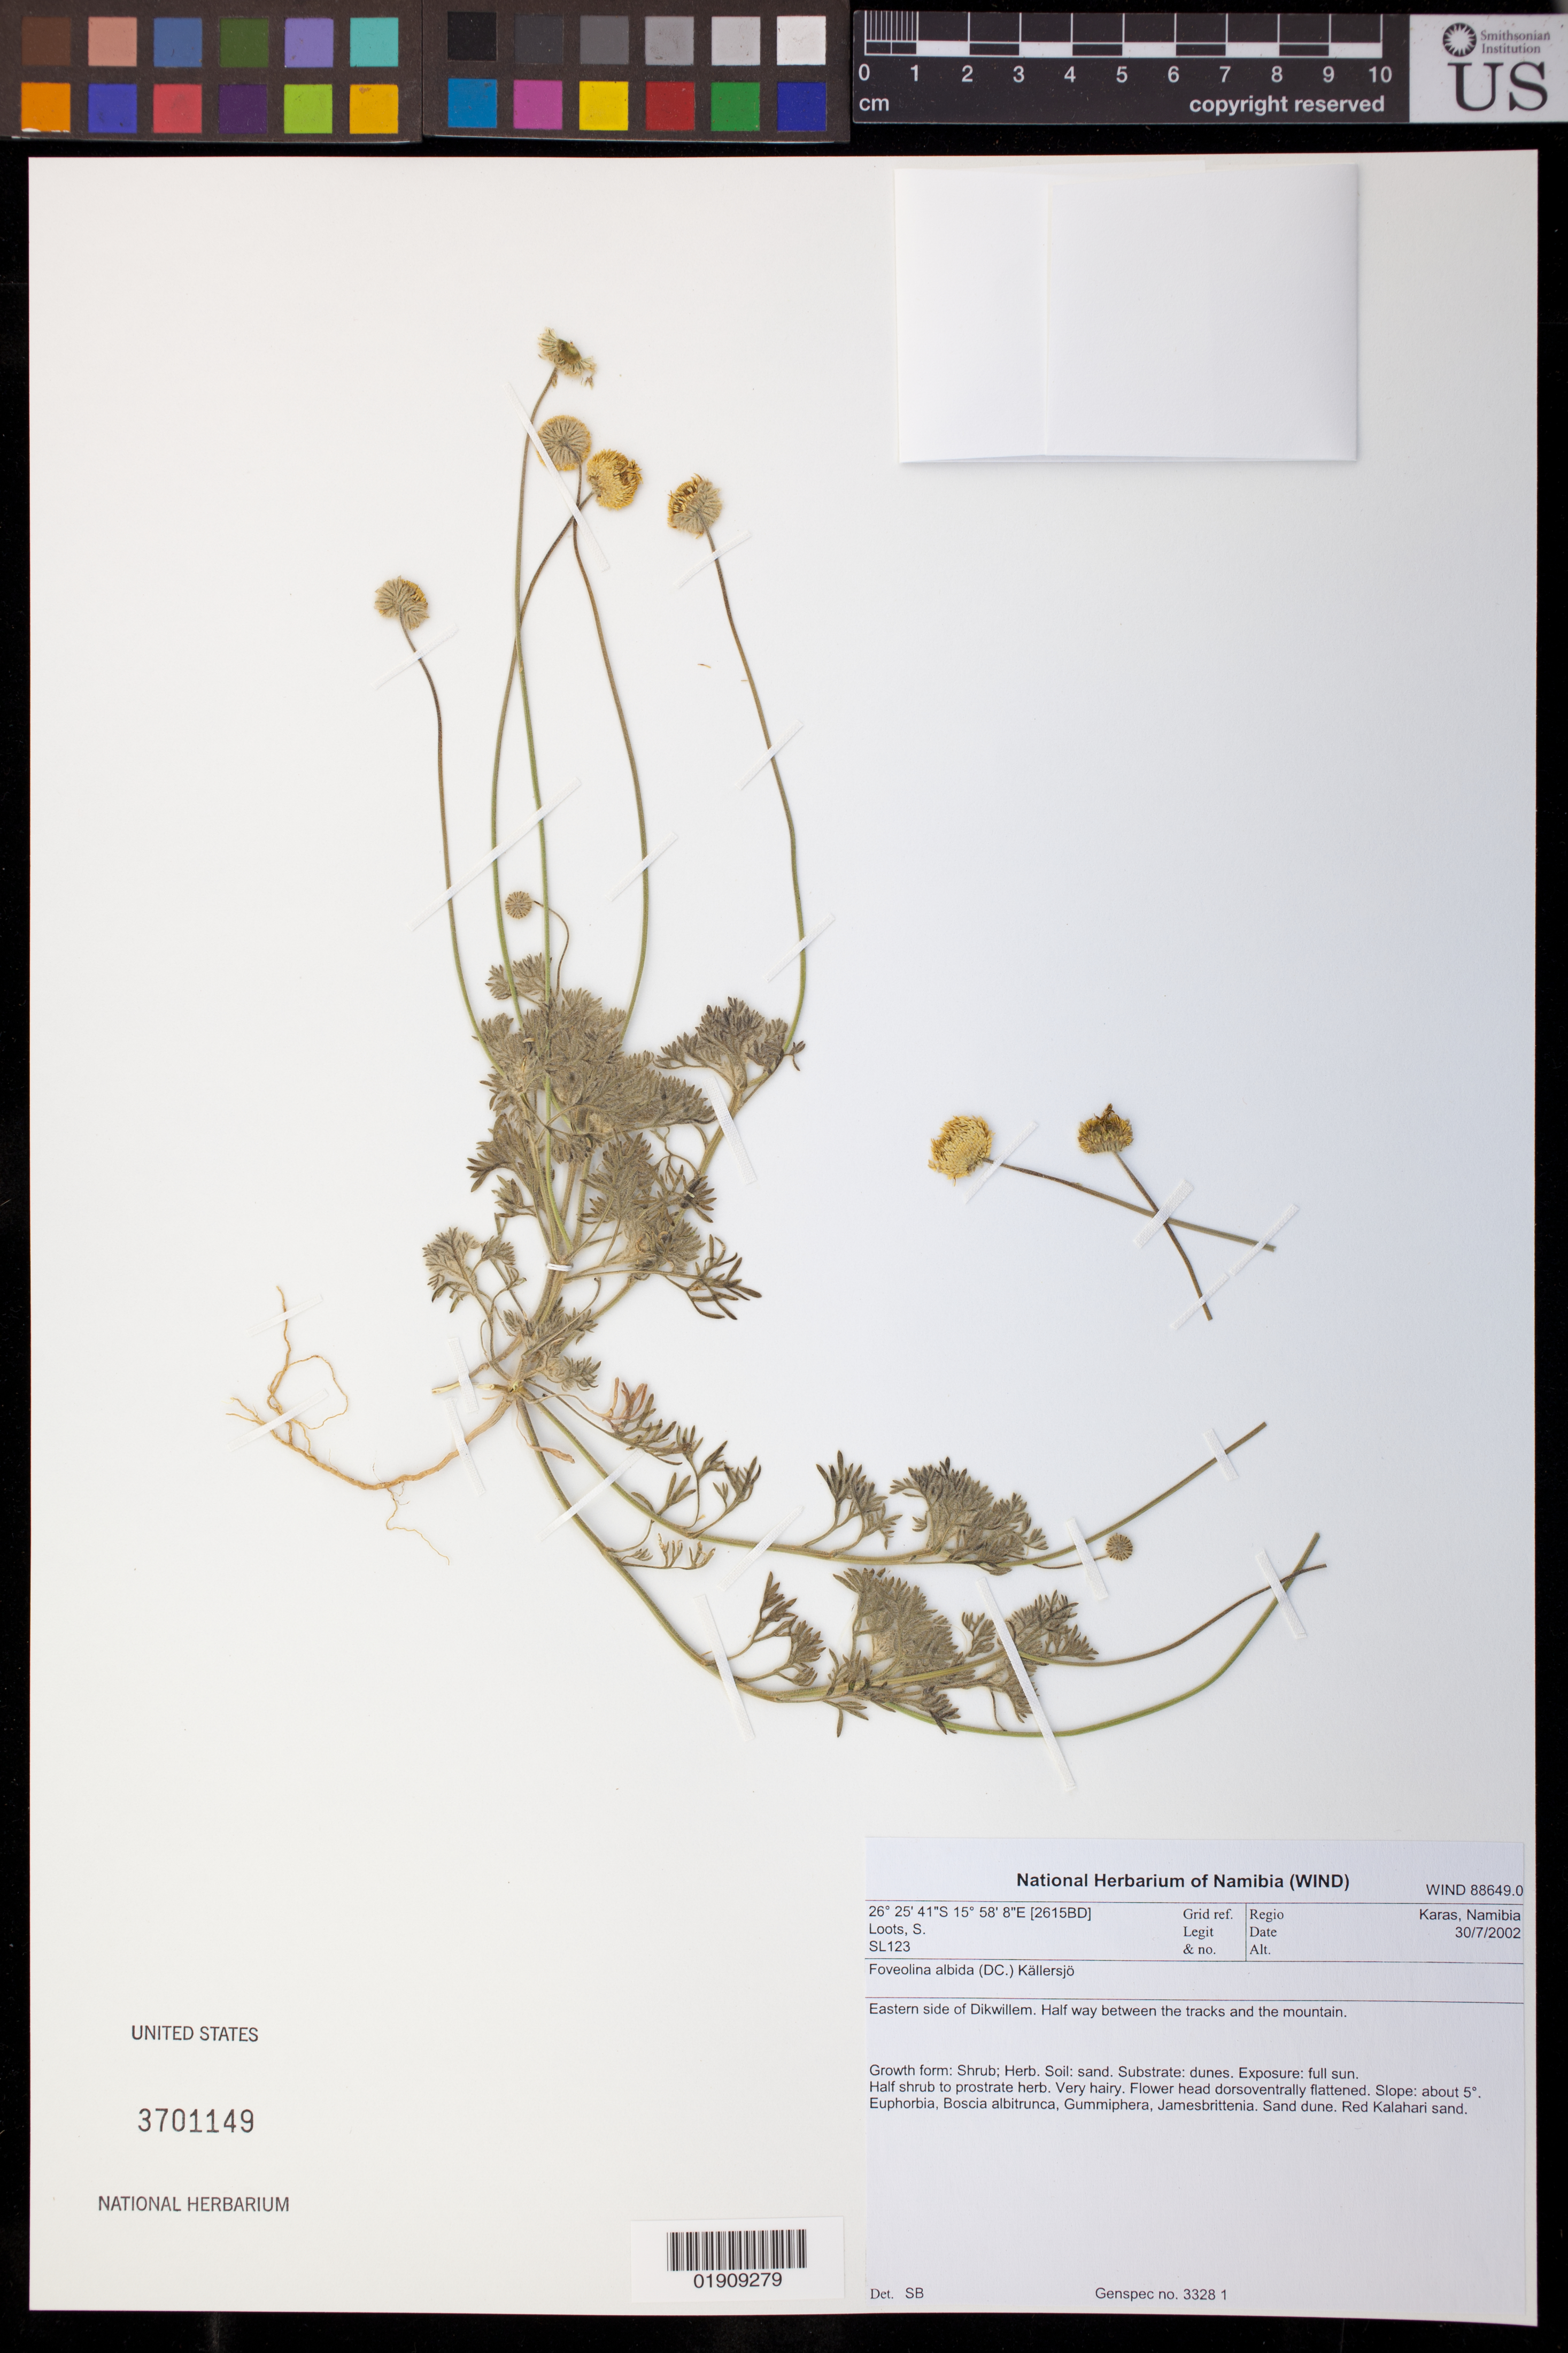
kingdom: Plantae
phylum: Tracheophyta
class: Magnoliopsida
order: Asterales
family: Asteraceae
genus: Foveolina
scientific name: Foveolina albida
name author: (DC.) Källersjö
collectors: S. Loots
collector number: SL123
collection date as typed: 30 July 2002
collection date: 2002-07-30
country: Namibia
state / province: Karas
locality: E side of Dikwillem; halfway between the tracks and the mountains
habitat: Dune, slope 5°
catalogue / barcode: US 3701149